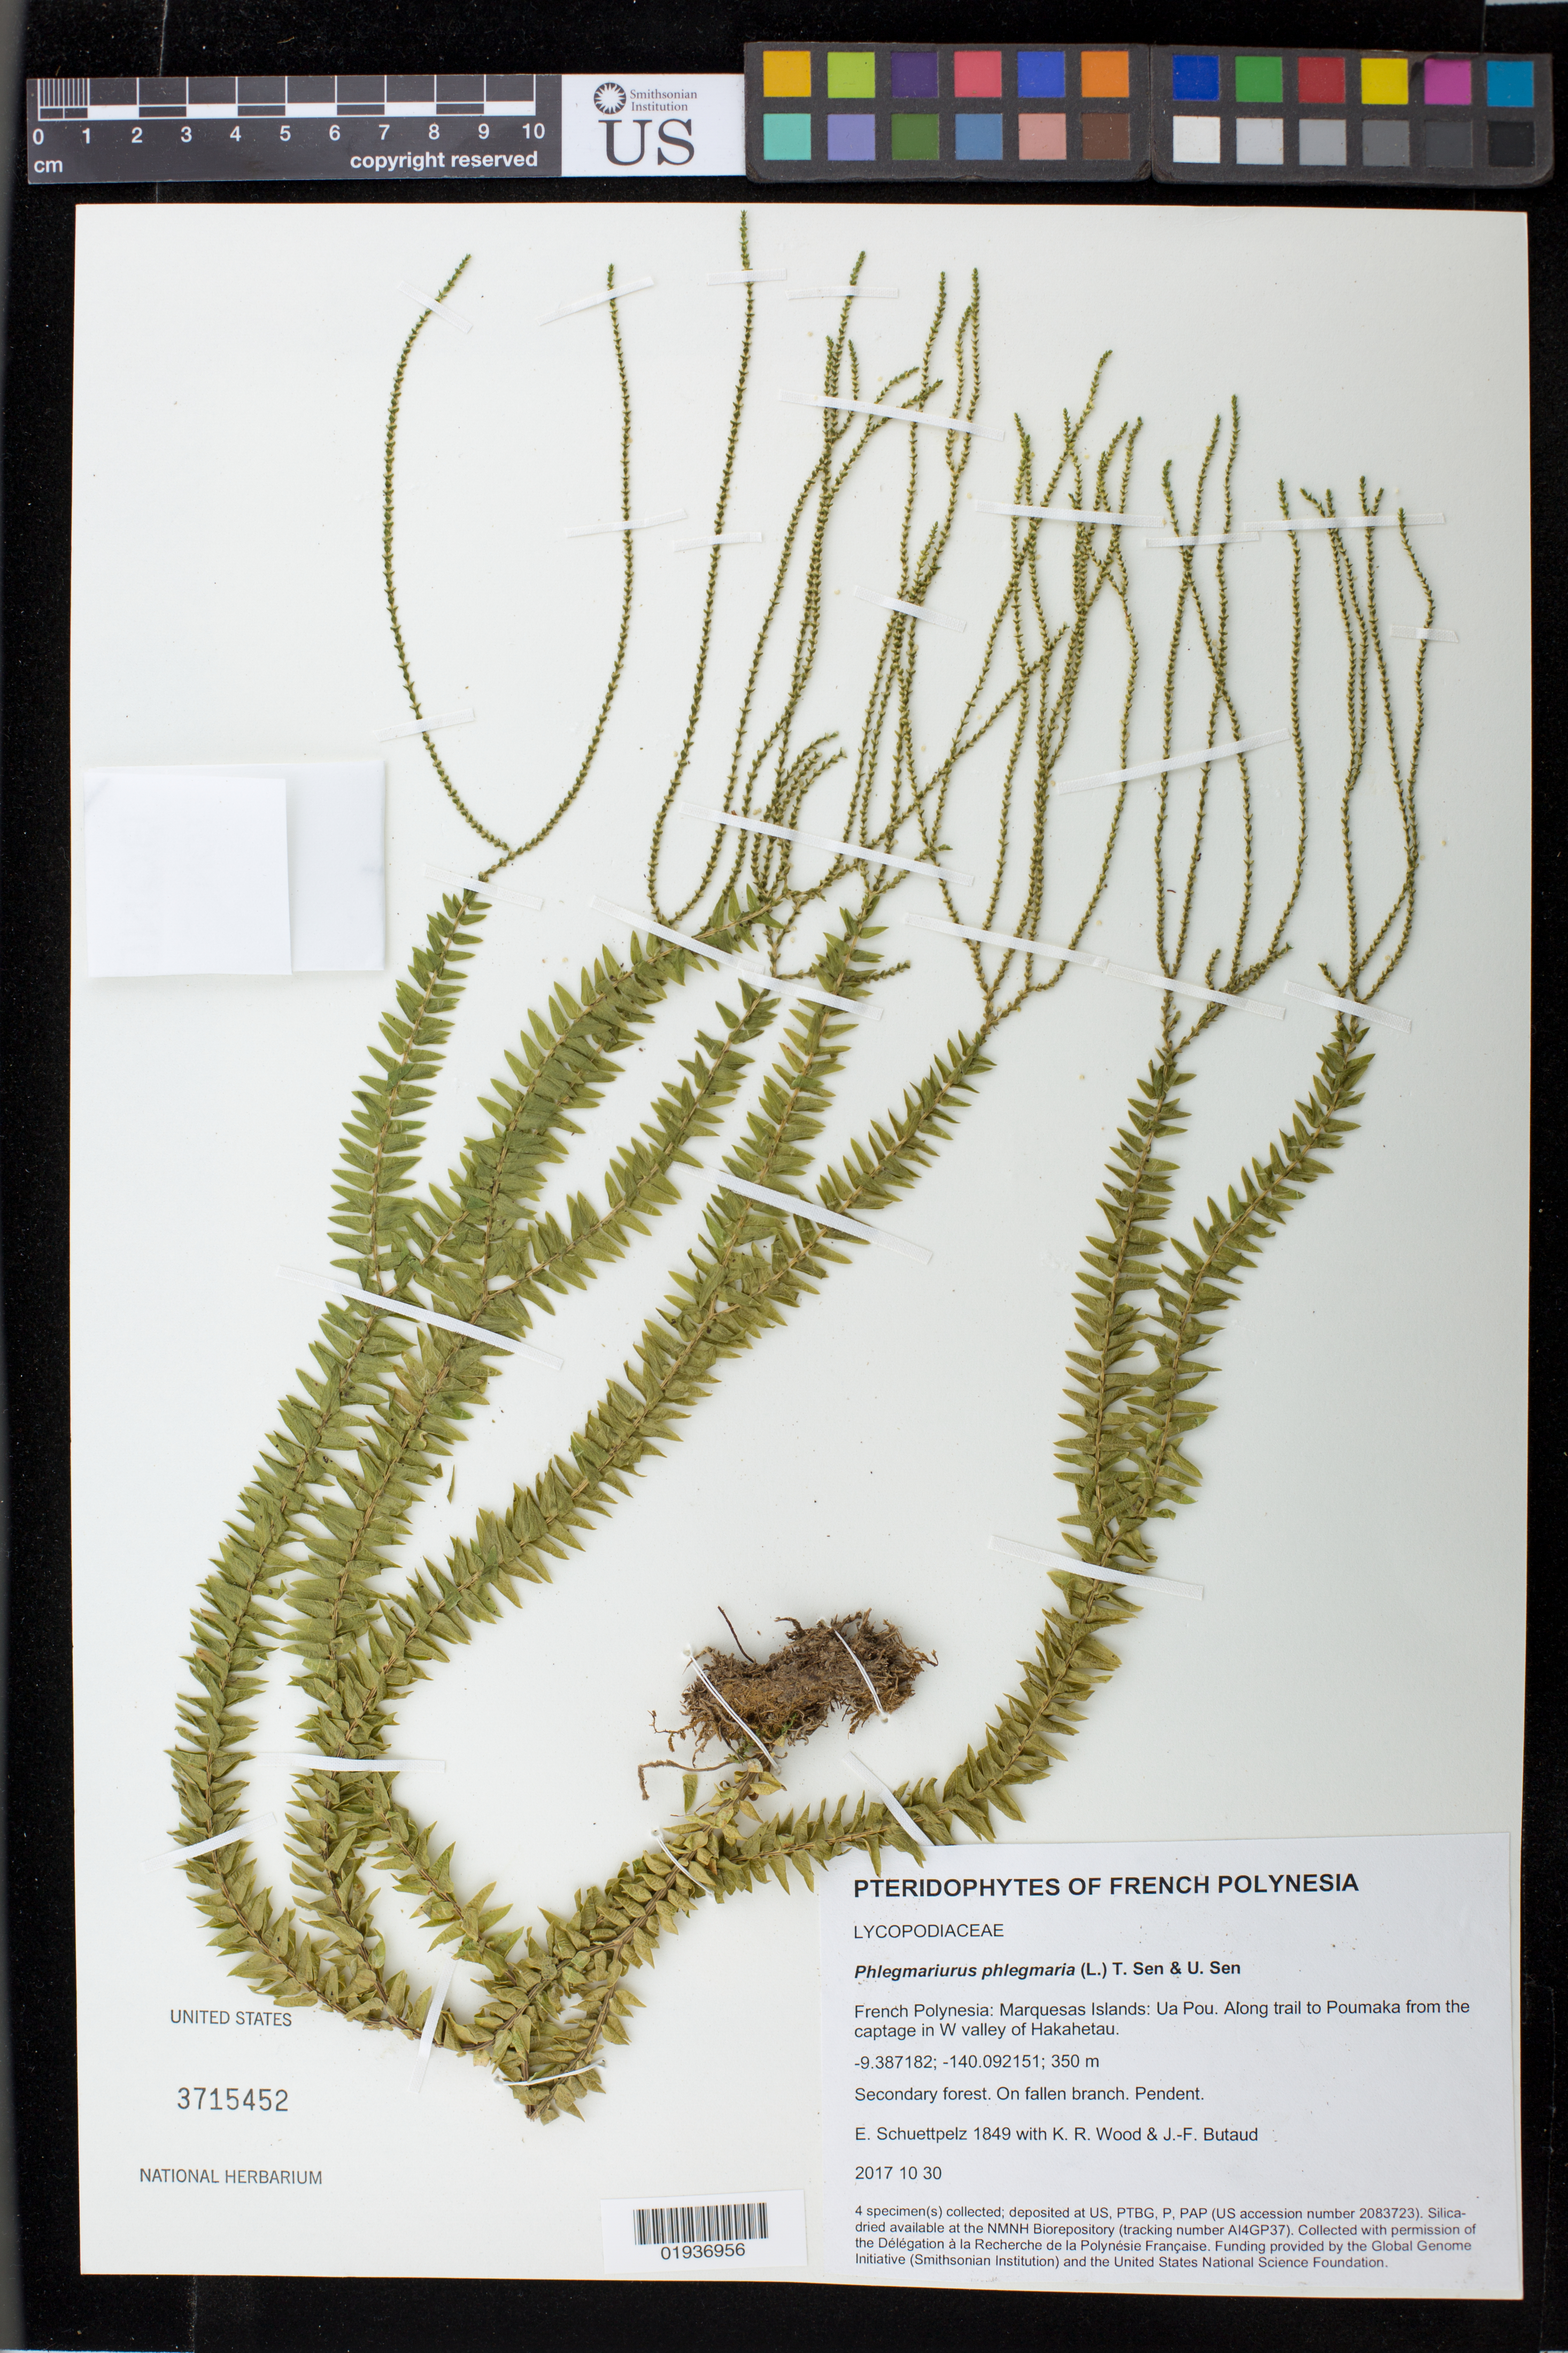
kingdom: Plantae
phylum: Tracheophyta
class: Lycopodiopsida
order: Lycopodiales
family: Lycopodiaceae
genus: Phlegmariurus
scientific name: Phlegmariurus phlegmaria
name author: (L.) Holub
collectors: E. Schuettpelz, K. R. Wood & J. -F. Butaud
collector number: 1849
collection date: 2017-10-30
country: French Polynesia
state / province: Marquesas Islands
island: Ua Pou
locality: Along trail to Poumaka from the captage in W valley of Hakahetau.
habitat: Secondary forest.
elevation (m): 350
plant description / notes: Collected with permission of the Délégation à la Recherche de la Polynésie Française. Funding provided by the Global Genome Initiative (Smithsonian Institution) and the United States National Science Foundation. Silica dried tissue stored at AI4GP37 in the NMNH Biorepository, Smithsonian Institution.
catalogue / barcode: US 3715452